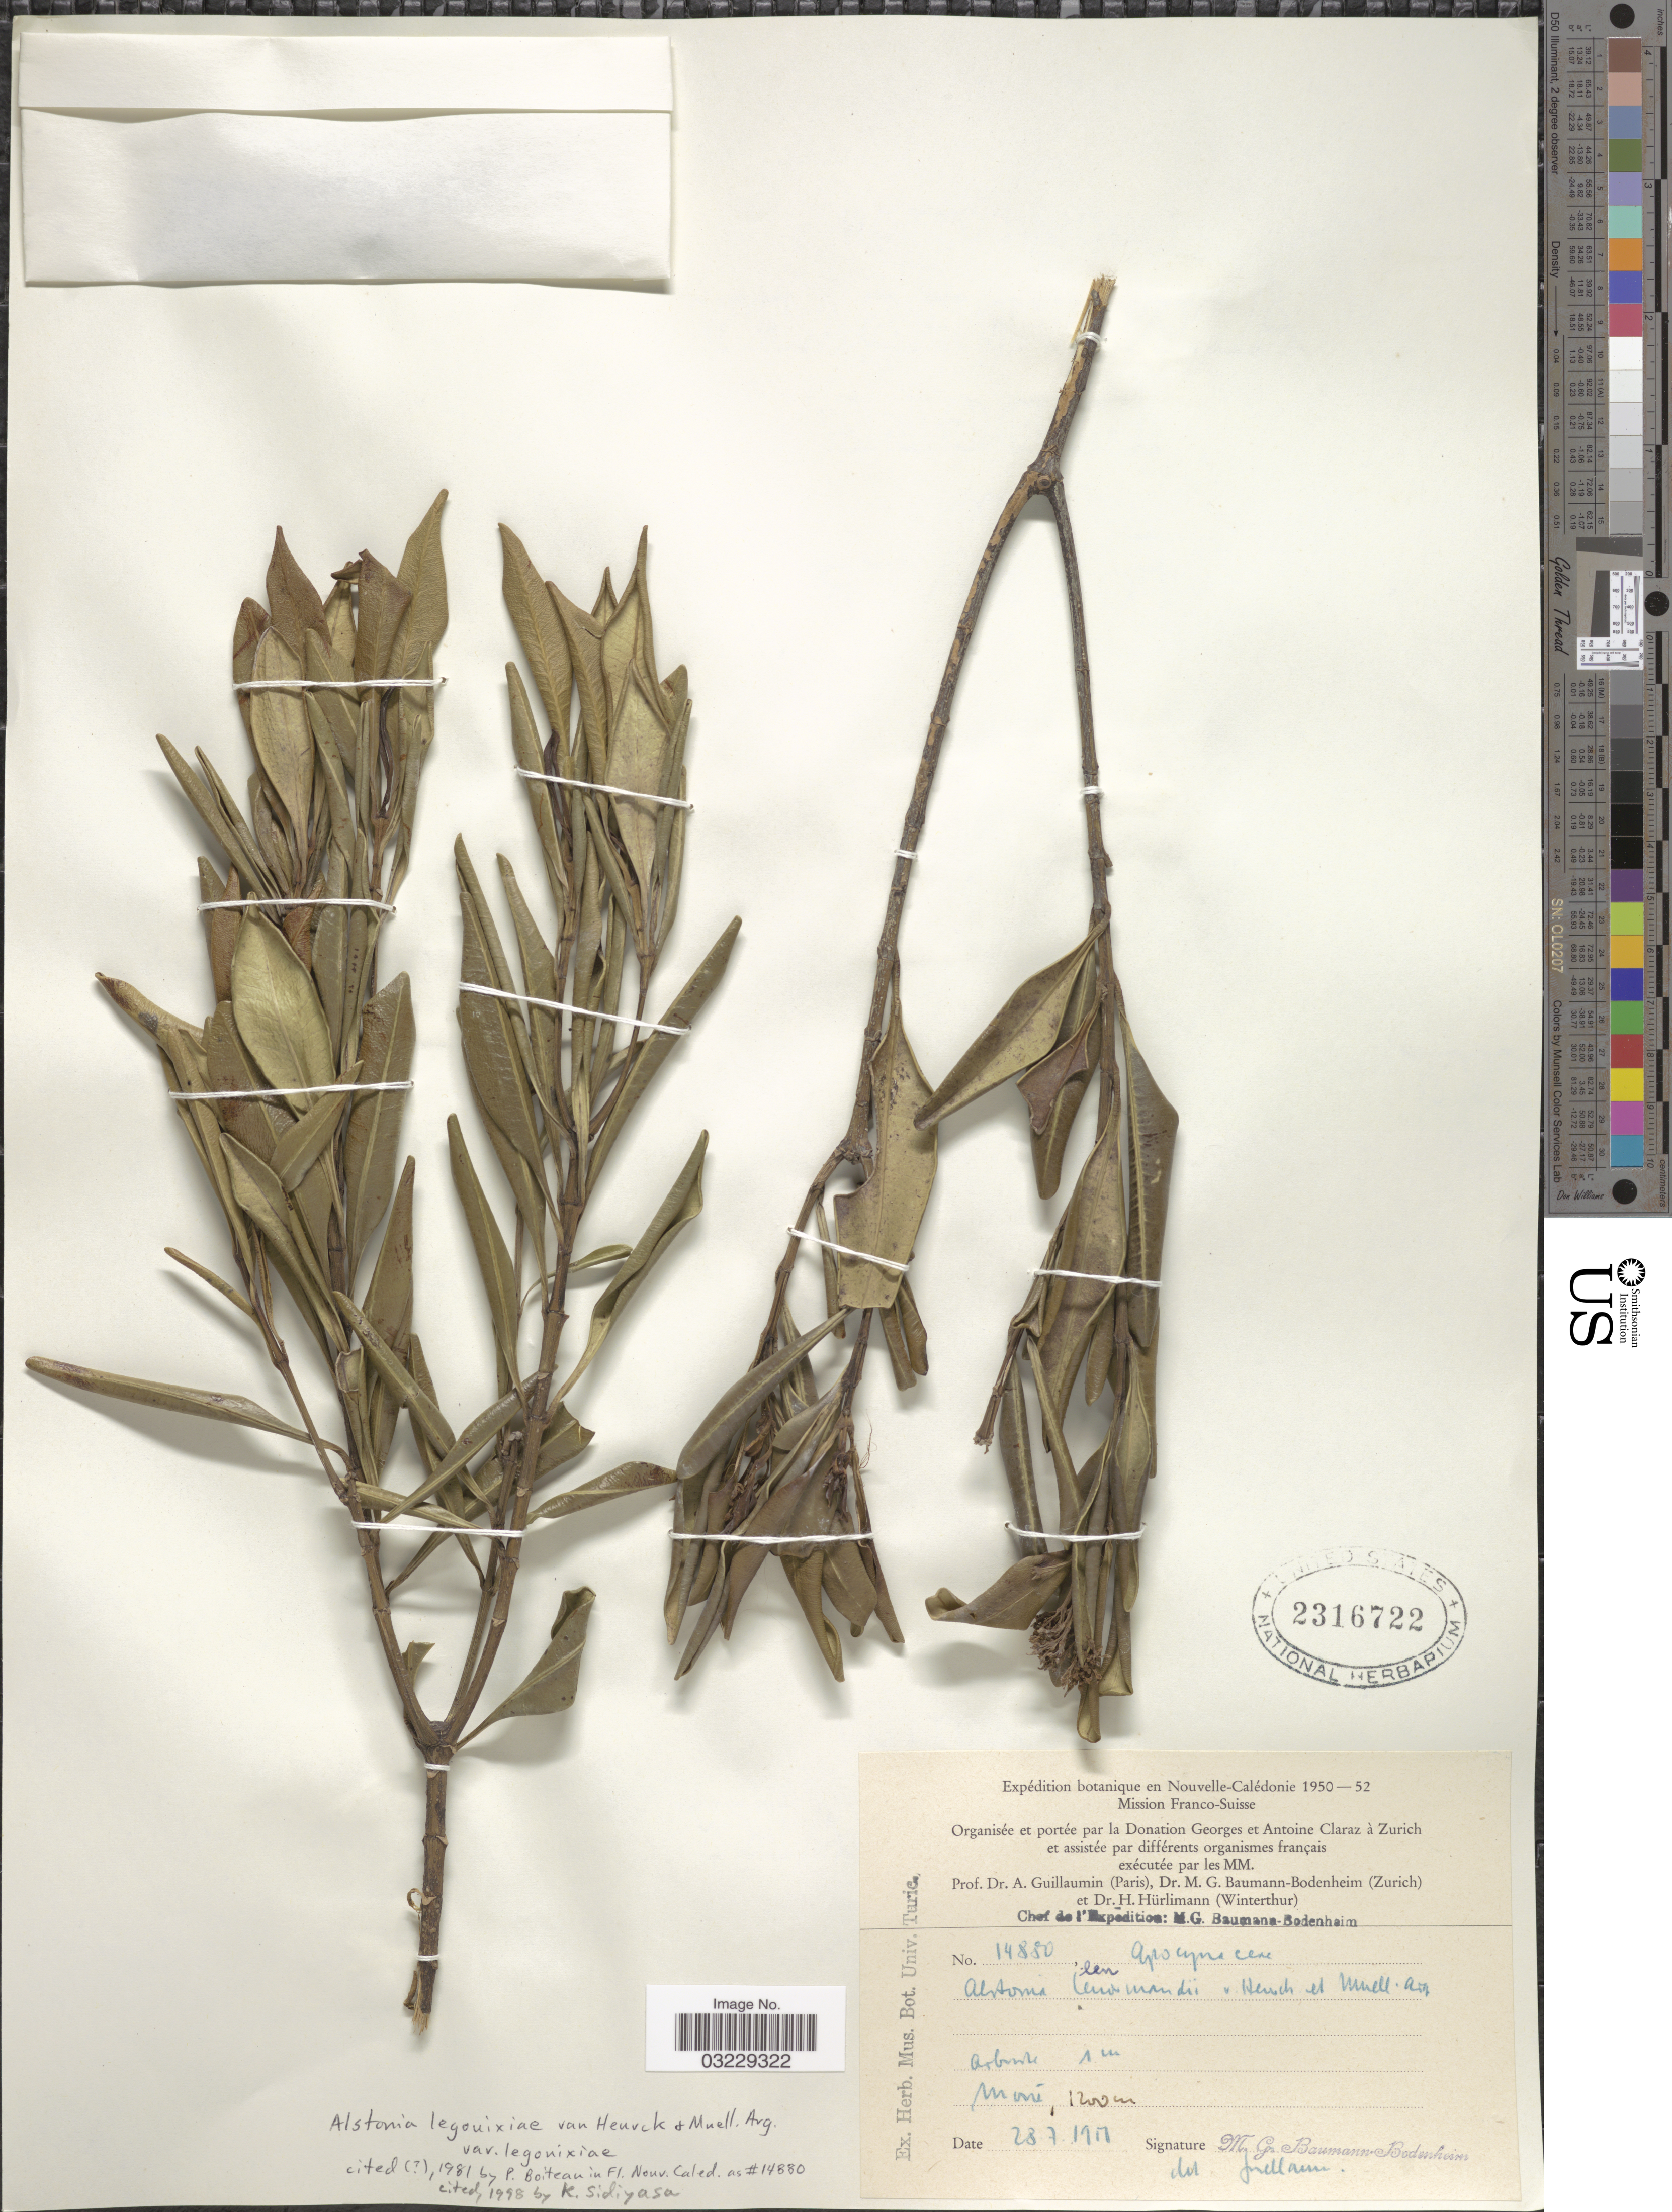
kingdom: Plantae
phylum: Tracheophyta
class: Magnoliopsida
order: Gentianales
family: Apocynaceae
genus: Alstonia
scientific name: Alstonia legouixiae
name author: Van Heurck & Müll. Arg.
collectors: M. G. Baumann-Bodenheim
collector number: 14880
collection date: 1950-07-28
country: New Caledonia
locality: Moué.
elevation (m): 1200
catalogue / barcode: US 2316722